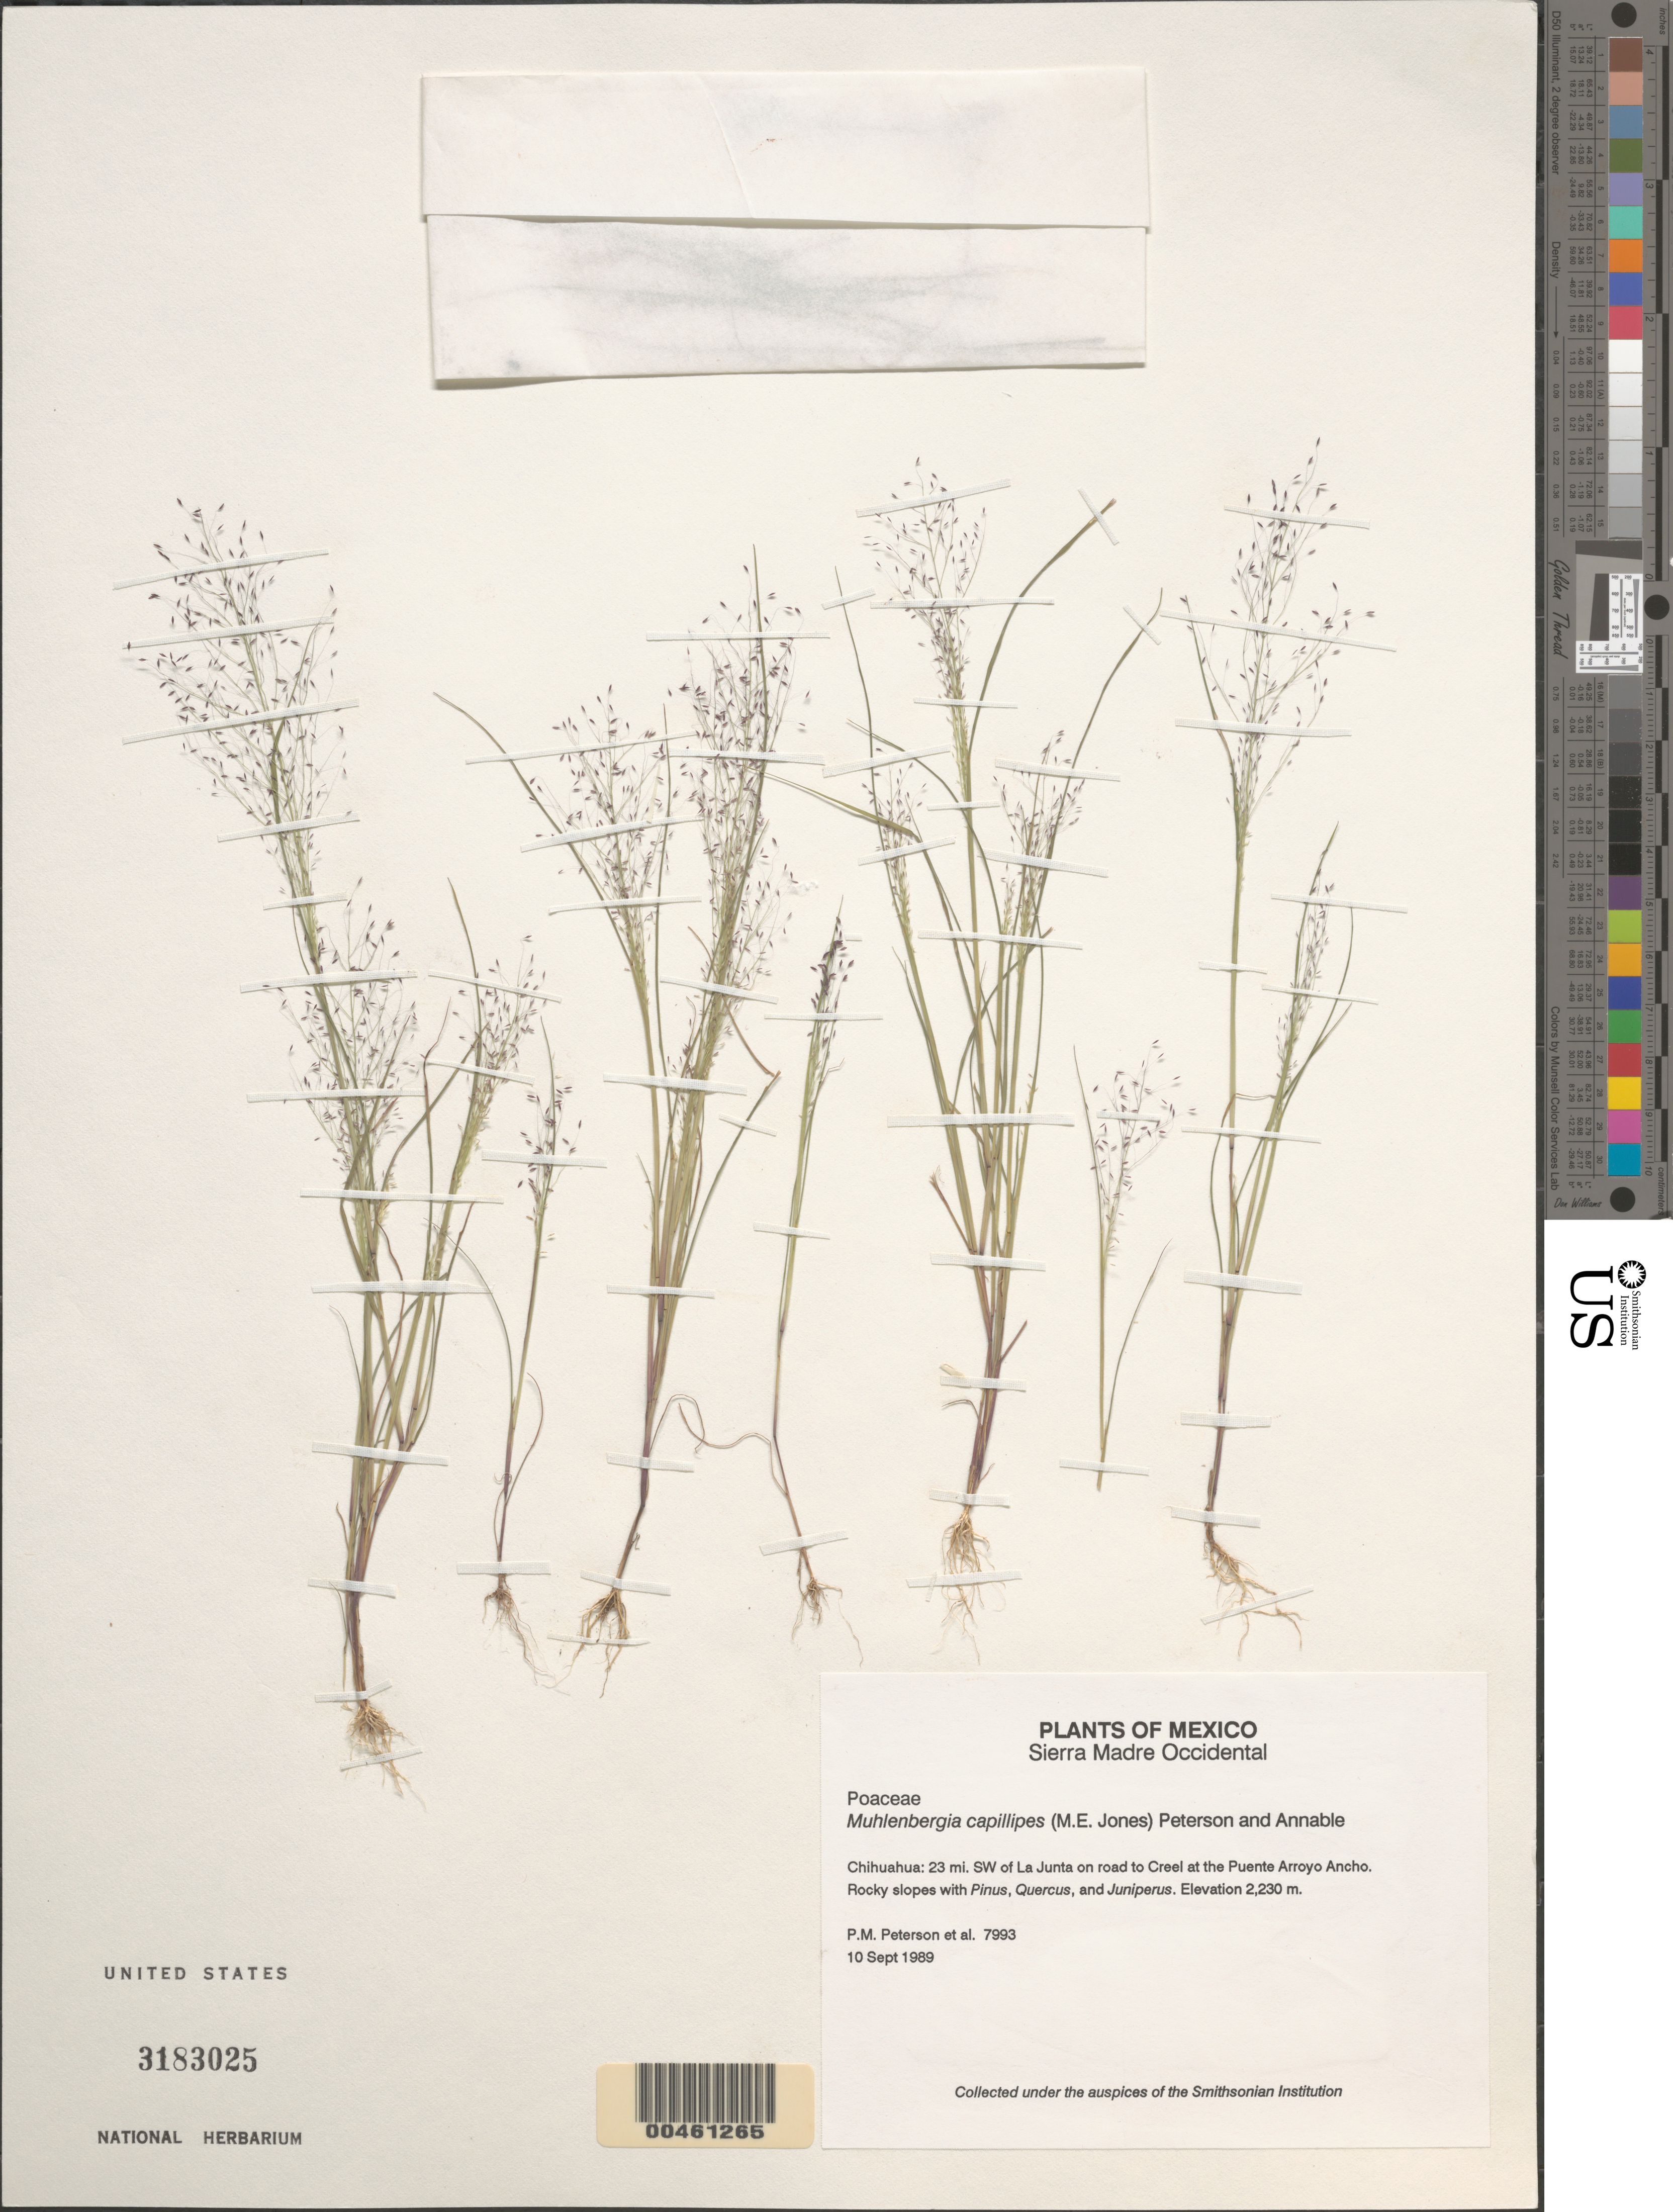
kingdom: Plantae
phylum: Tracheophyta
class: Liliopsida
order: Poales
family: Poaceae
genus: Muhlenbergia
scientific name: Muhlenbergia capillipes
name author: (M.E. Jones) P.M. Peterson & Annable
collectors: P. M. Peterson, C. R. Annable & Y. Herrera Arrieta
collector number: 07993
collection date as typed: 10 Sep 1989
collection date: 1989-09-10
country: Mexico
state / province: Chihuahua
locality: Sierra Madre Occidental, 23 mi. SW of La Junta on road to Creel at the Puente Arroyo Ancho.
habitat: Rocky slopes with Pinus, Quercus, and Juniperus.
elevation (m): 2230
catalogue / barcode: US 3183025